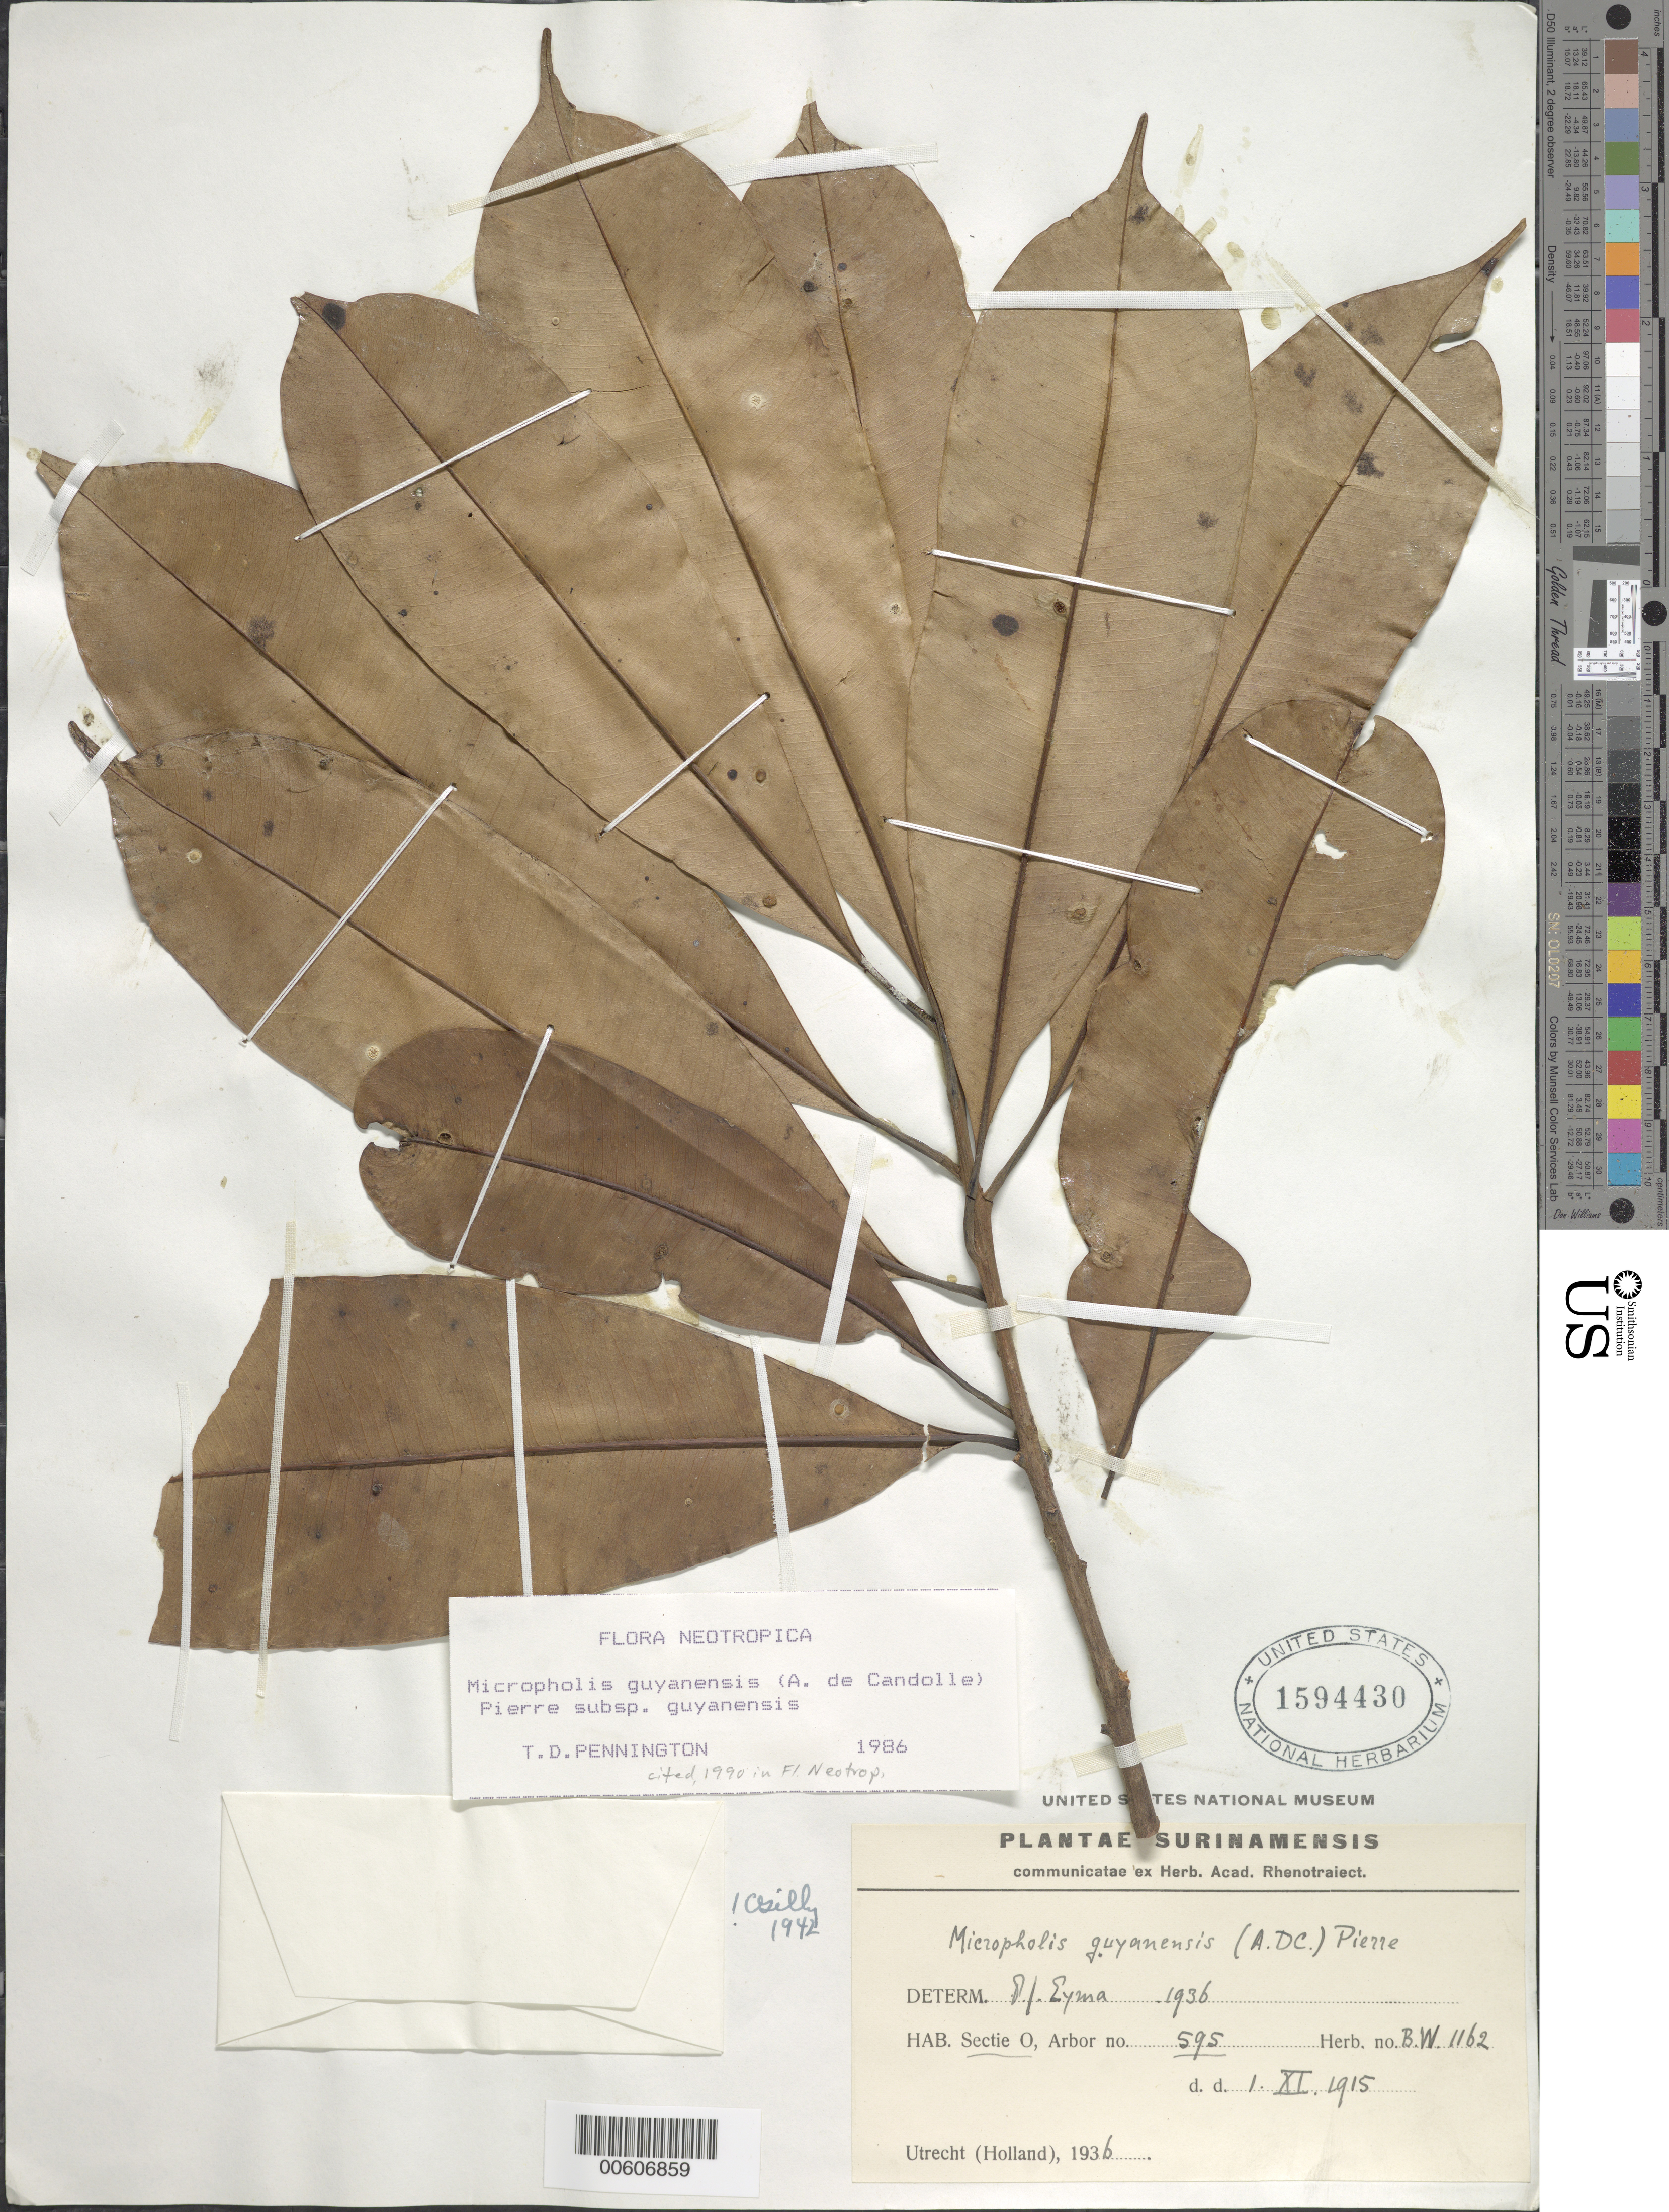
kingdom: Plantae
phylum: Tracheophyta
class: Magnoliopsida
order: Ericales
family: Sapotaceae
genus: Micropholis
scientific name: Micropholis guyanensis subsp. guyanensis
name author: (A. DC.) Pierre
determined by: Pennington, T. D., (K)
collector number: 1162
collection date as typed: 1-Nov-15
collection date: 1915-11-01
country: Suriname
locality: Sectie O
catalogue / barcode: US 1594430